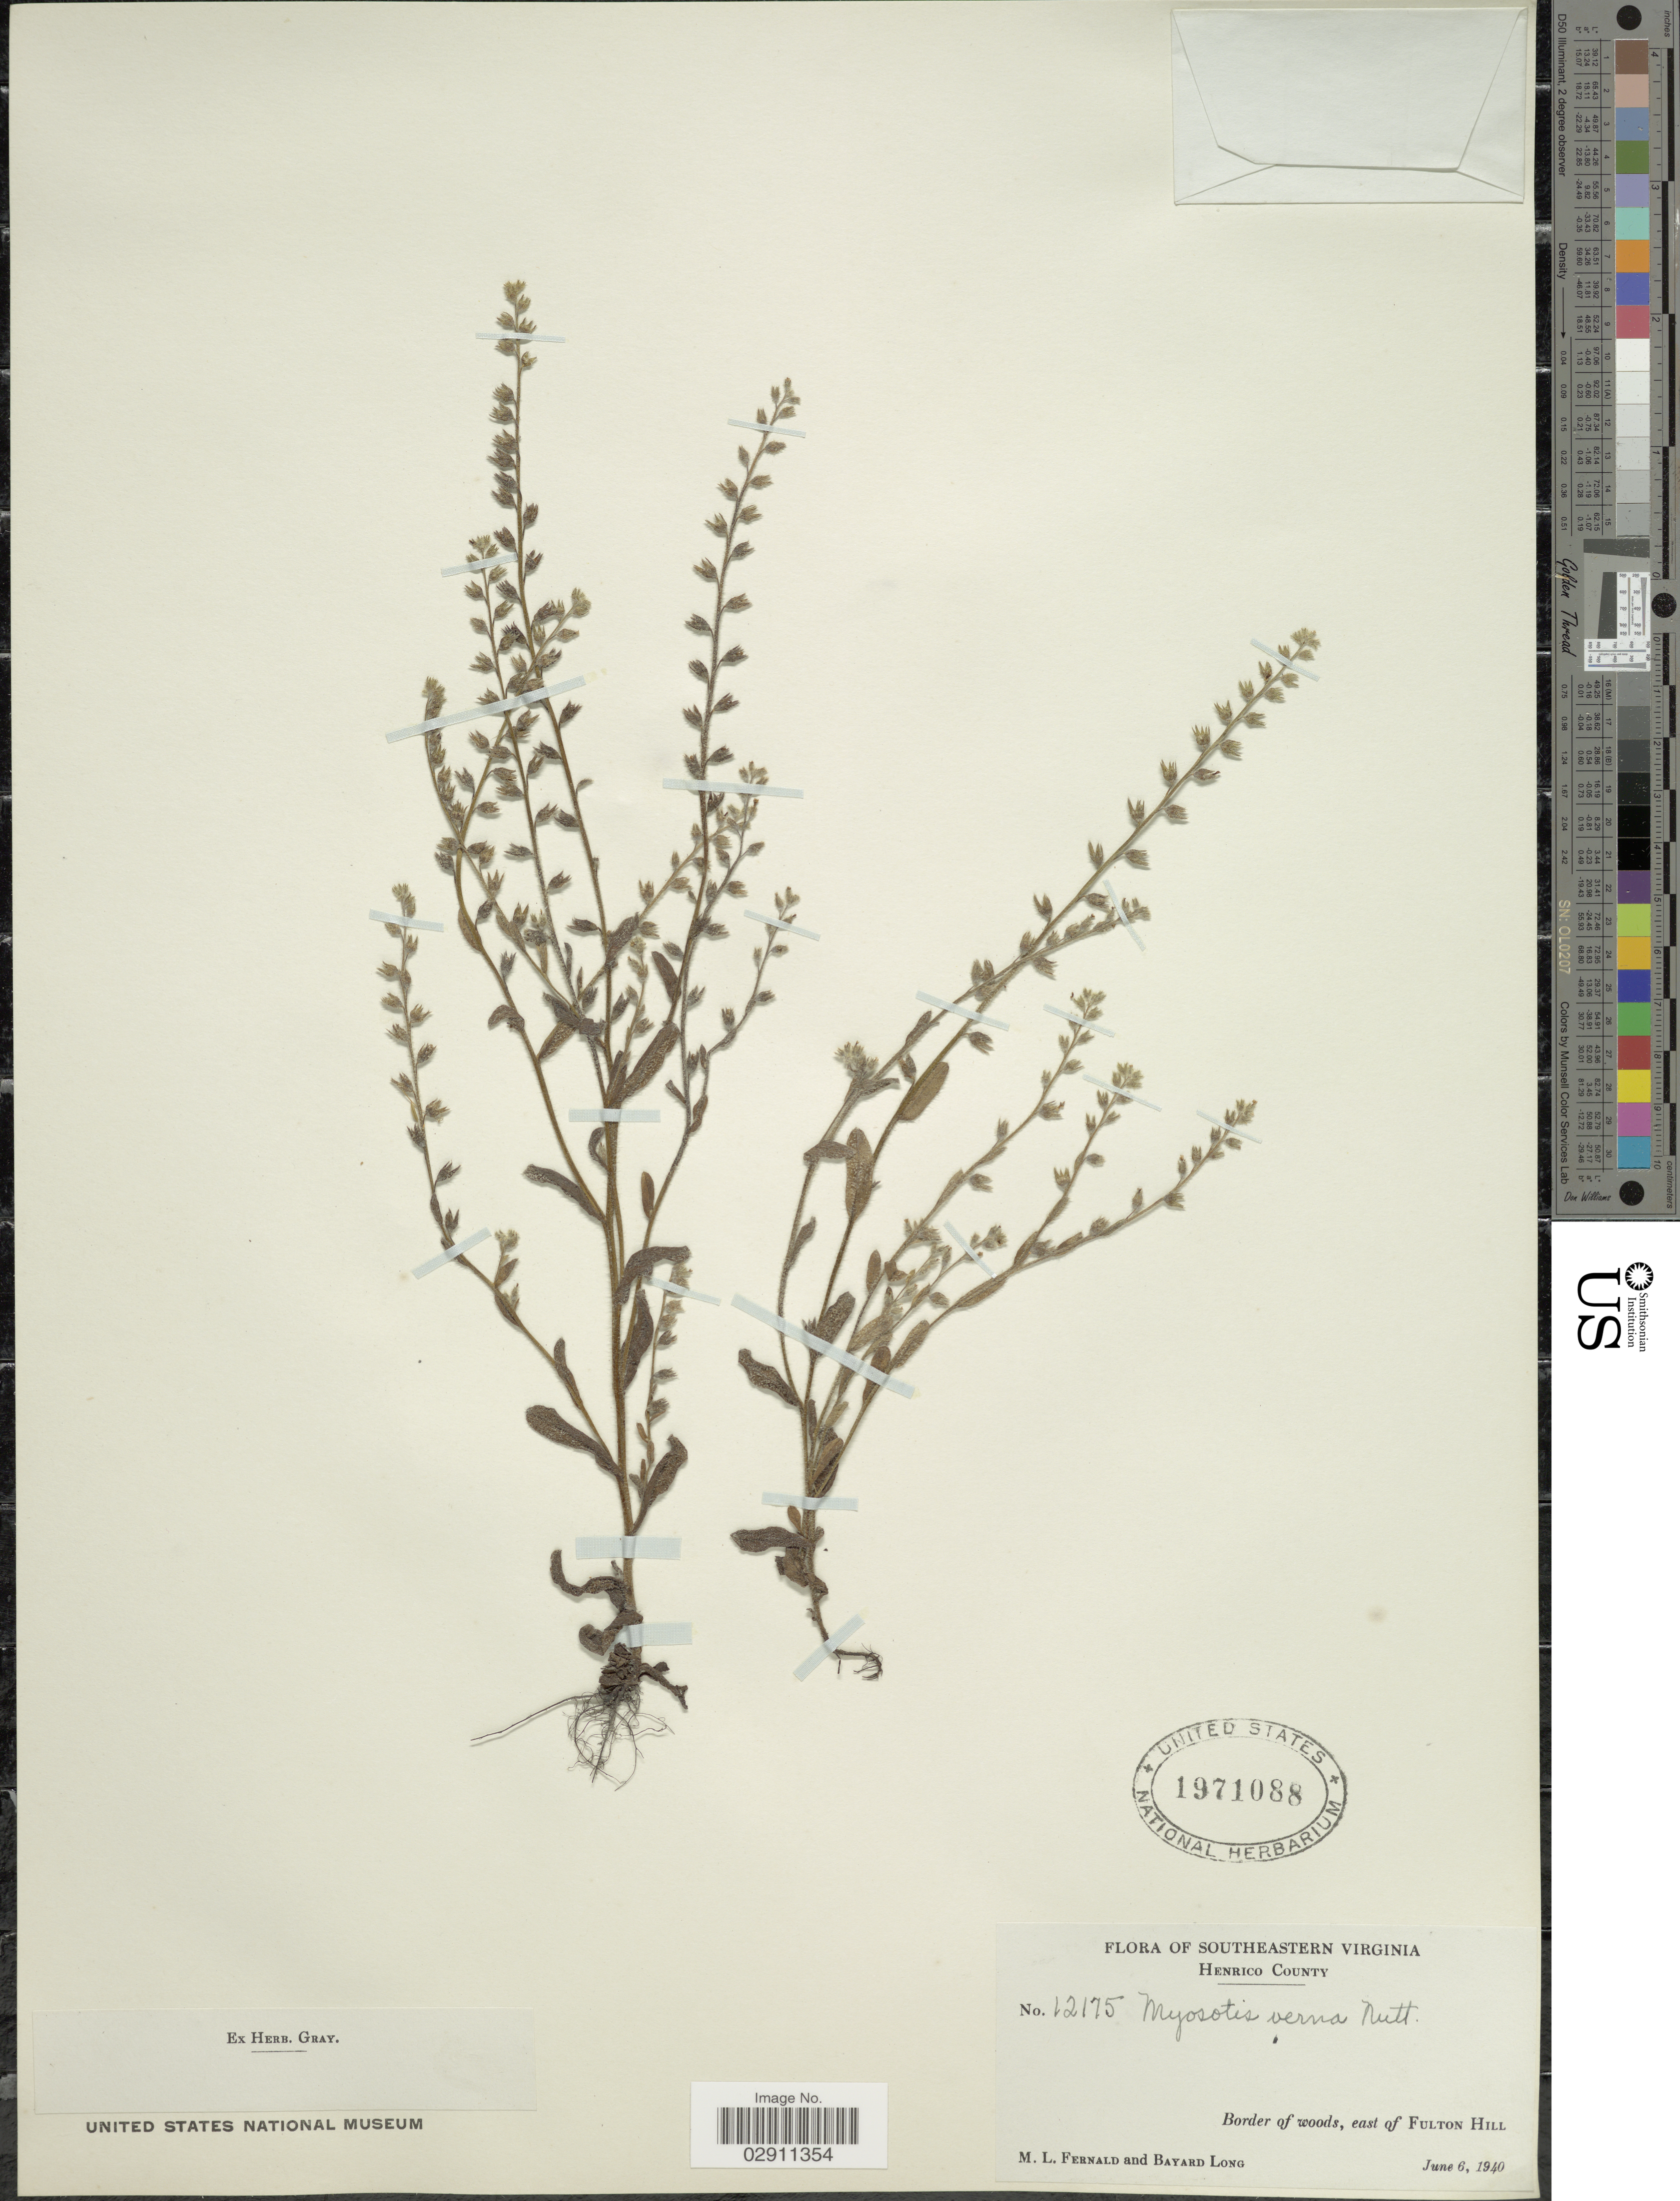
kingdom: Plantae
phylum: Tracheophyta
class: Magnoliopsida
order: Boraginales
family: Boraginaceae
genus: Myosotis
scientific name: Myosotis verna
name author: Nutt.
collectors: M. L. Fernald & B. Long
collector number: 12175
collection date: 1940-06-06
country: United States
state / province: Virginia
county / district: Henrico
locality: Southeastern Virginia, Henrico County, Border of woods, east of Fulton Hill.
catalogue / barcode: US 1971088